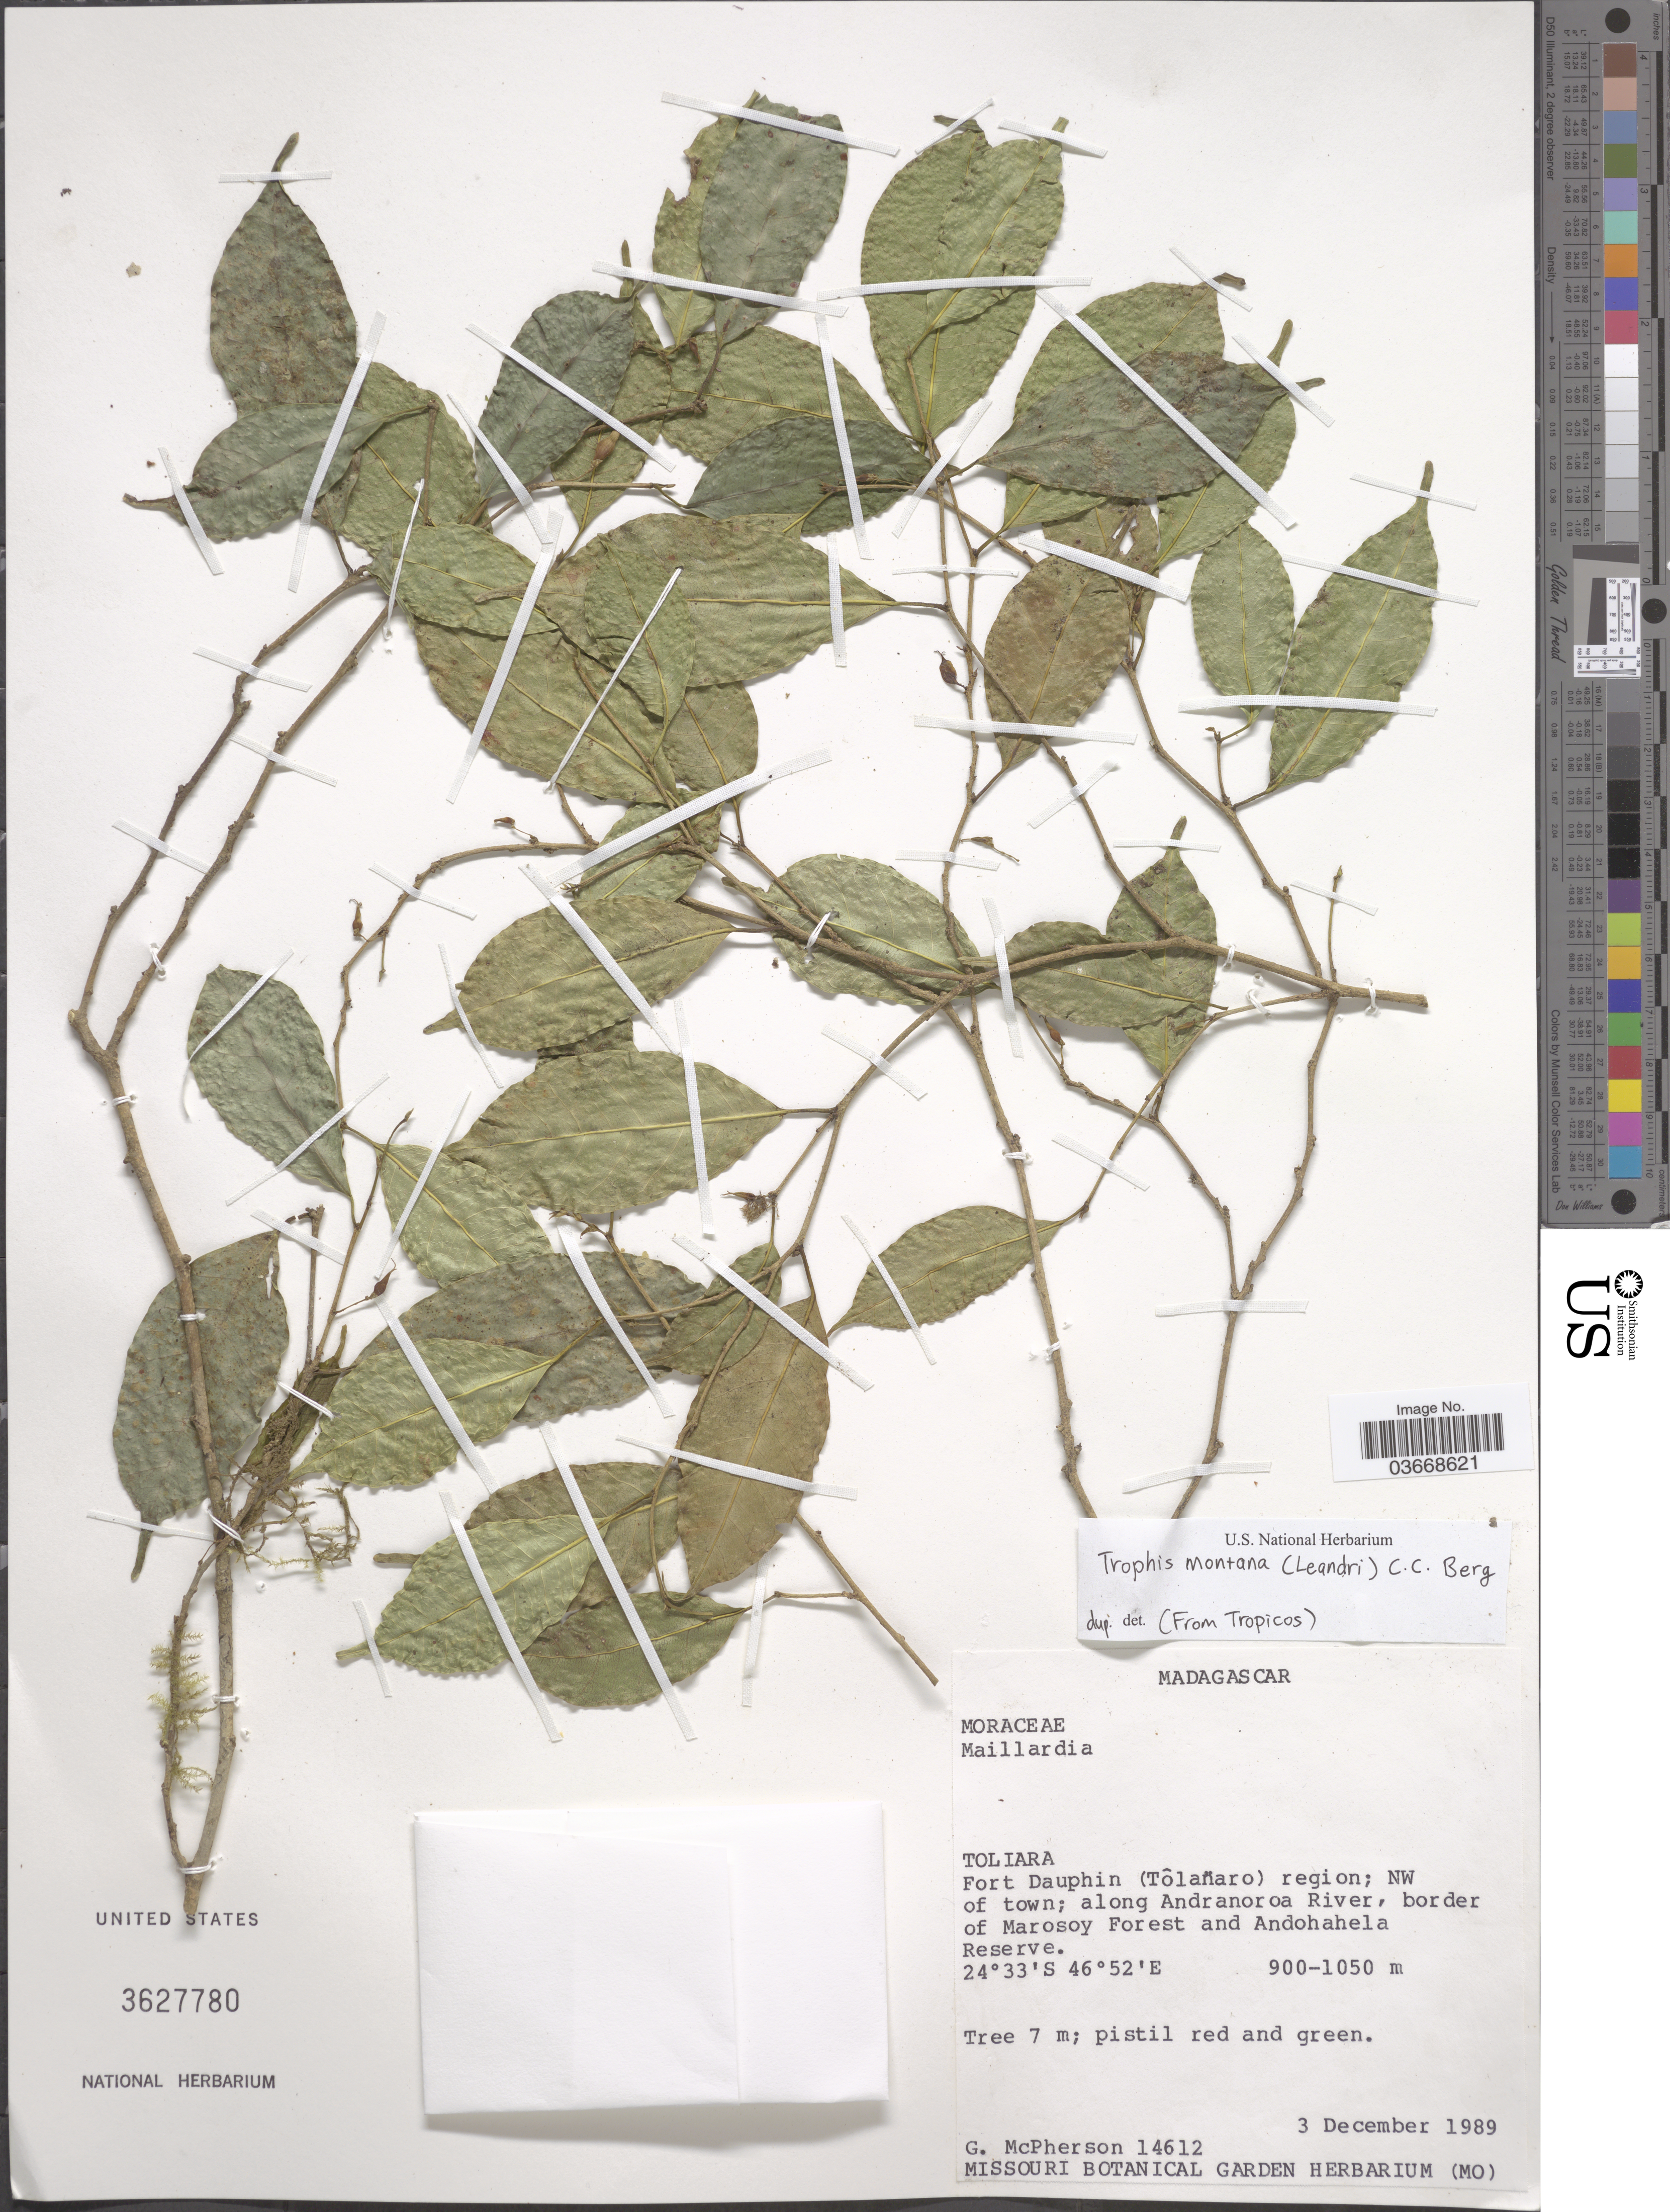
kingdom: Plantae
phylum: Tracheophyta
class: Magnoliopsida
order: Rosales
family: Moraceae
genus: Maillardia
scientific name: Maillardia montana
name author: Leandri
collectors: G. McPherson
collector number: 14612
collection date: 1989-12-03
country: Madagascar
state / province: Anosy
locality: Fort Dauphin (Tôlanaro) region; NW of town; along Andranoroa River, border of Marosoy Forest and Andohahela Reserve.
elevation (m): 900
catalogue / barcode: US 3627780